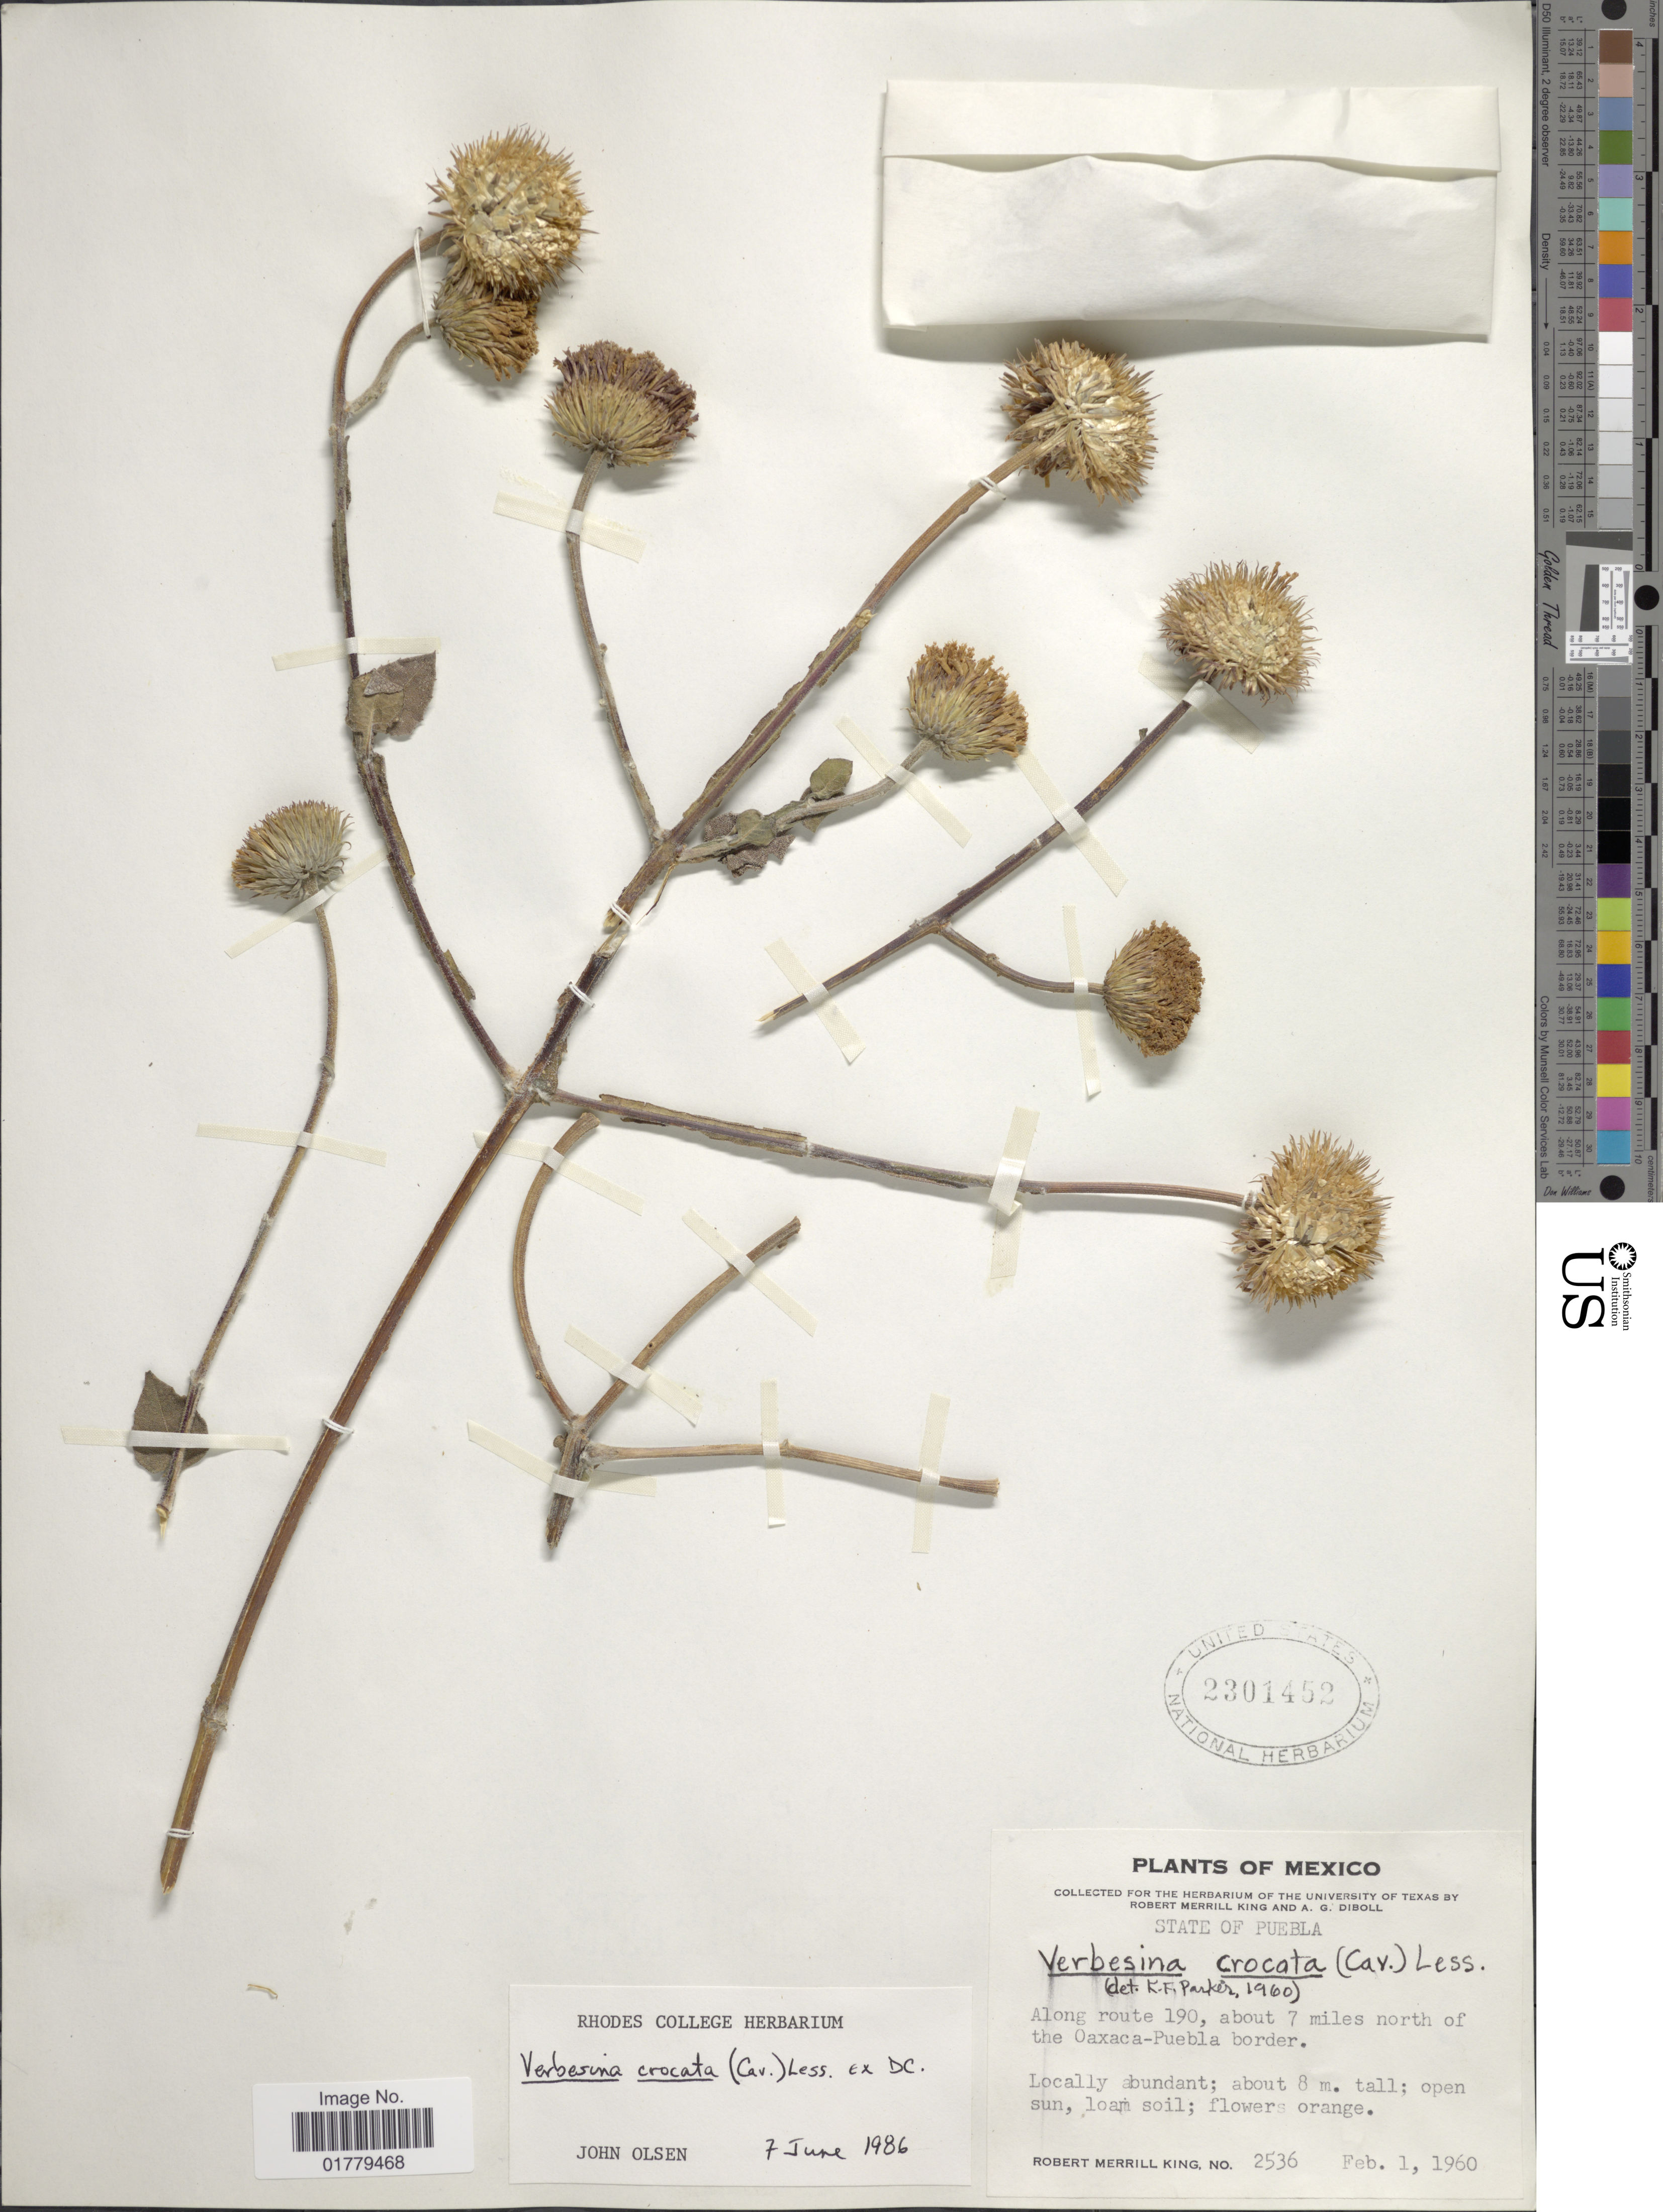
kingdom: Plantae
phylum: Tracheophyta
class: Magnoliopsida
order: Asterales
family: Asteraceae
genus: Verbesina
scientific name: Verbesina crocata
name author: (Cav.) Less.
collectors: R. M. King & A. Diboll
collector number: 2536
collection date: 1960-02-01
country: Mexico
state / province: Puebla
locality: State of Puebla. Along route 190, about 7 miles north of the Oaxaca-Puebla border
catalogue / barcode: US 2301452